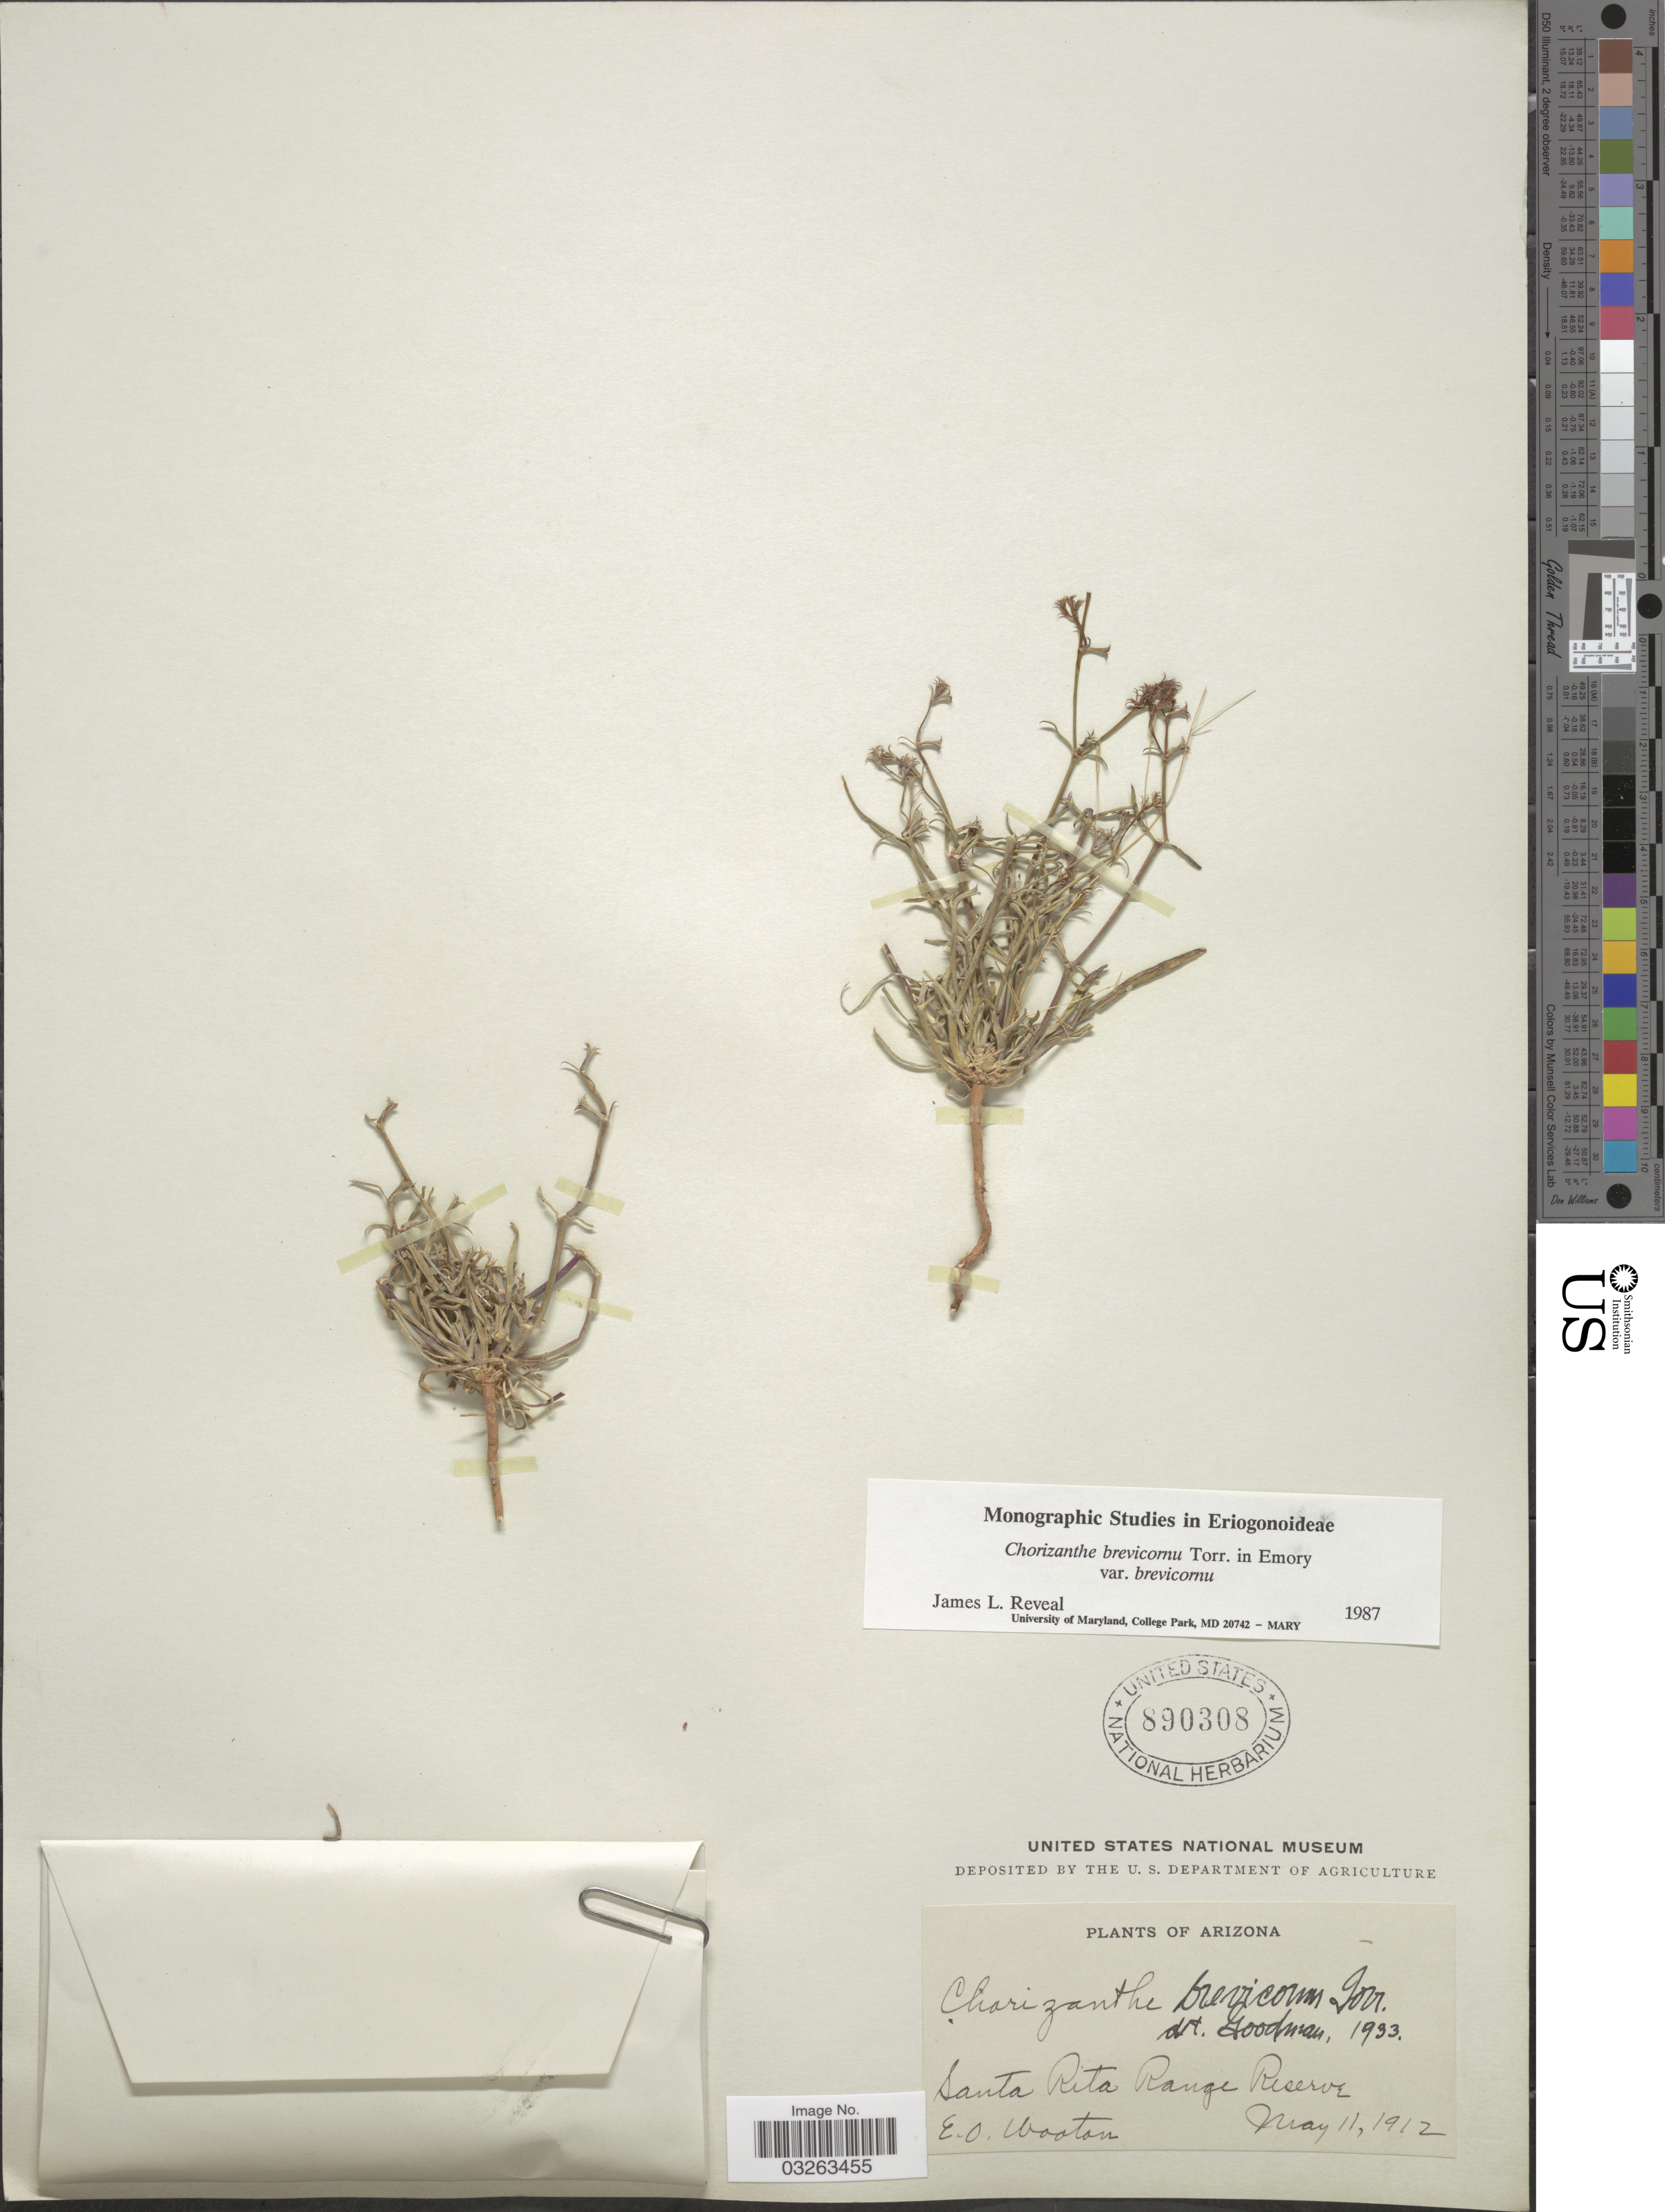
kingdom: Plantae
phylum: Tracheophyta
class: Magnoliopsida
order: Caryophyllales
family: Polygonaceae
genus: Chorizanthe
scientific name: Chorizanthe brevicornu var. brevicornu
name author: Torr.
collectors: E. O. Wooton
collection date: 1912-05-11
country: United States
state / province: Arizona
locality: Santa Rita Range Reserve.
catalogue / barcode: US 890308